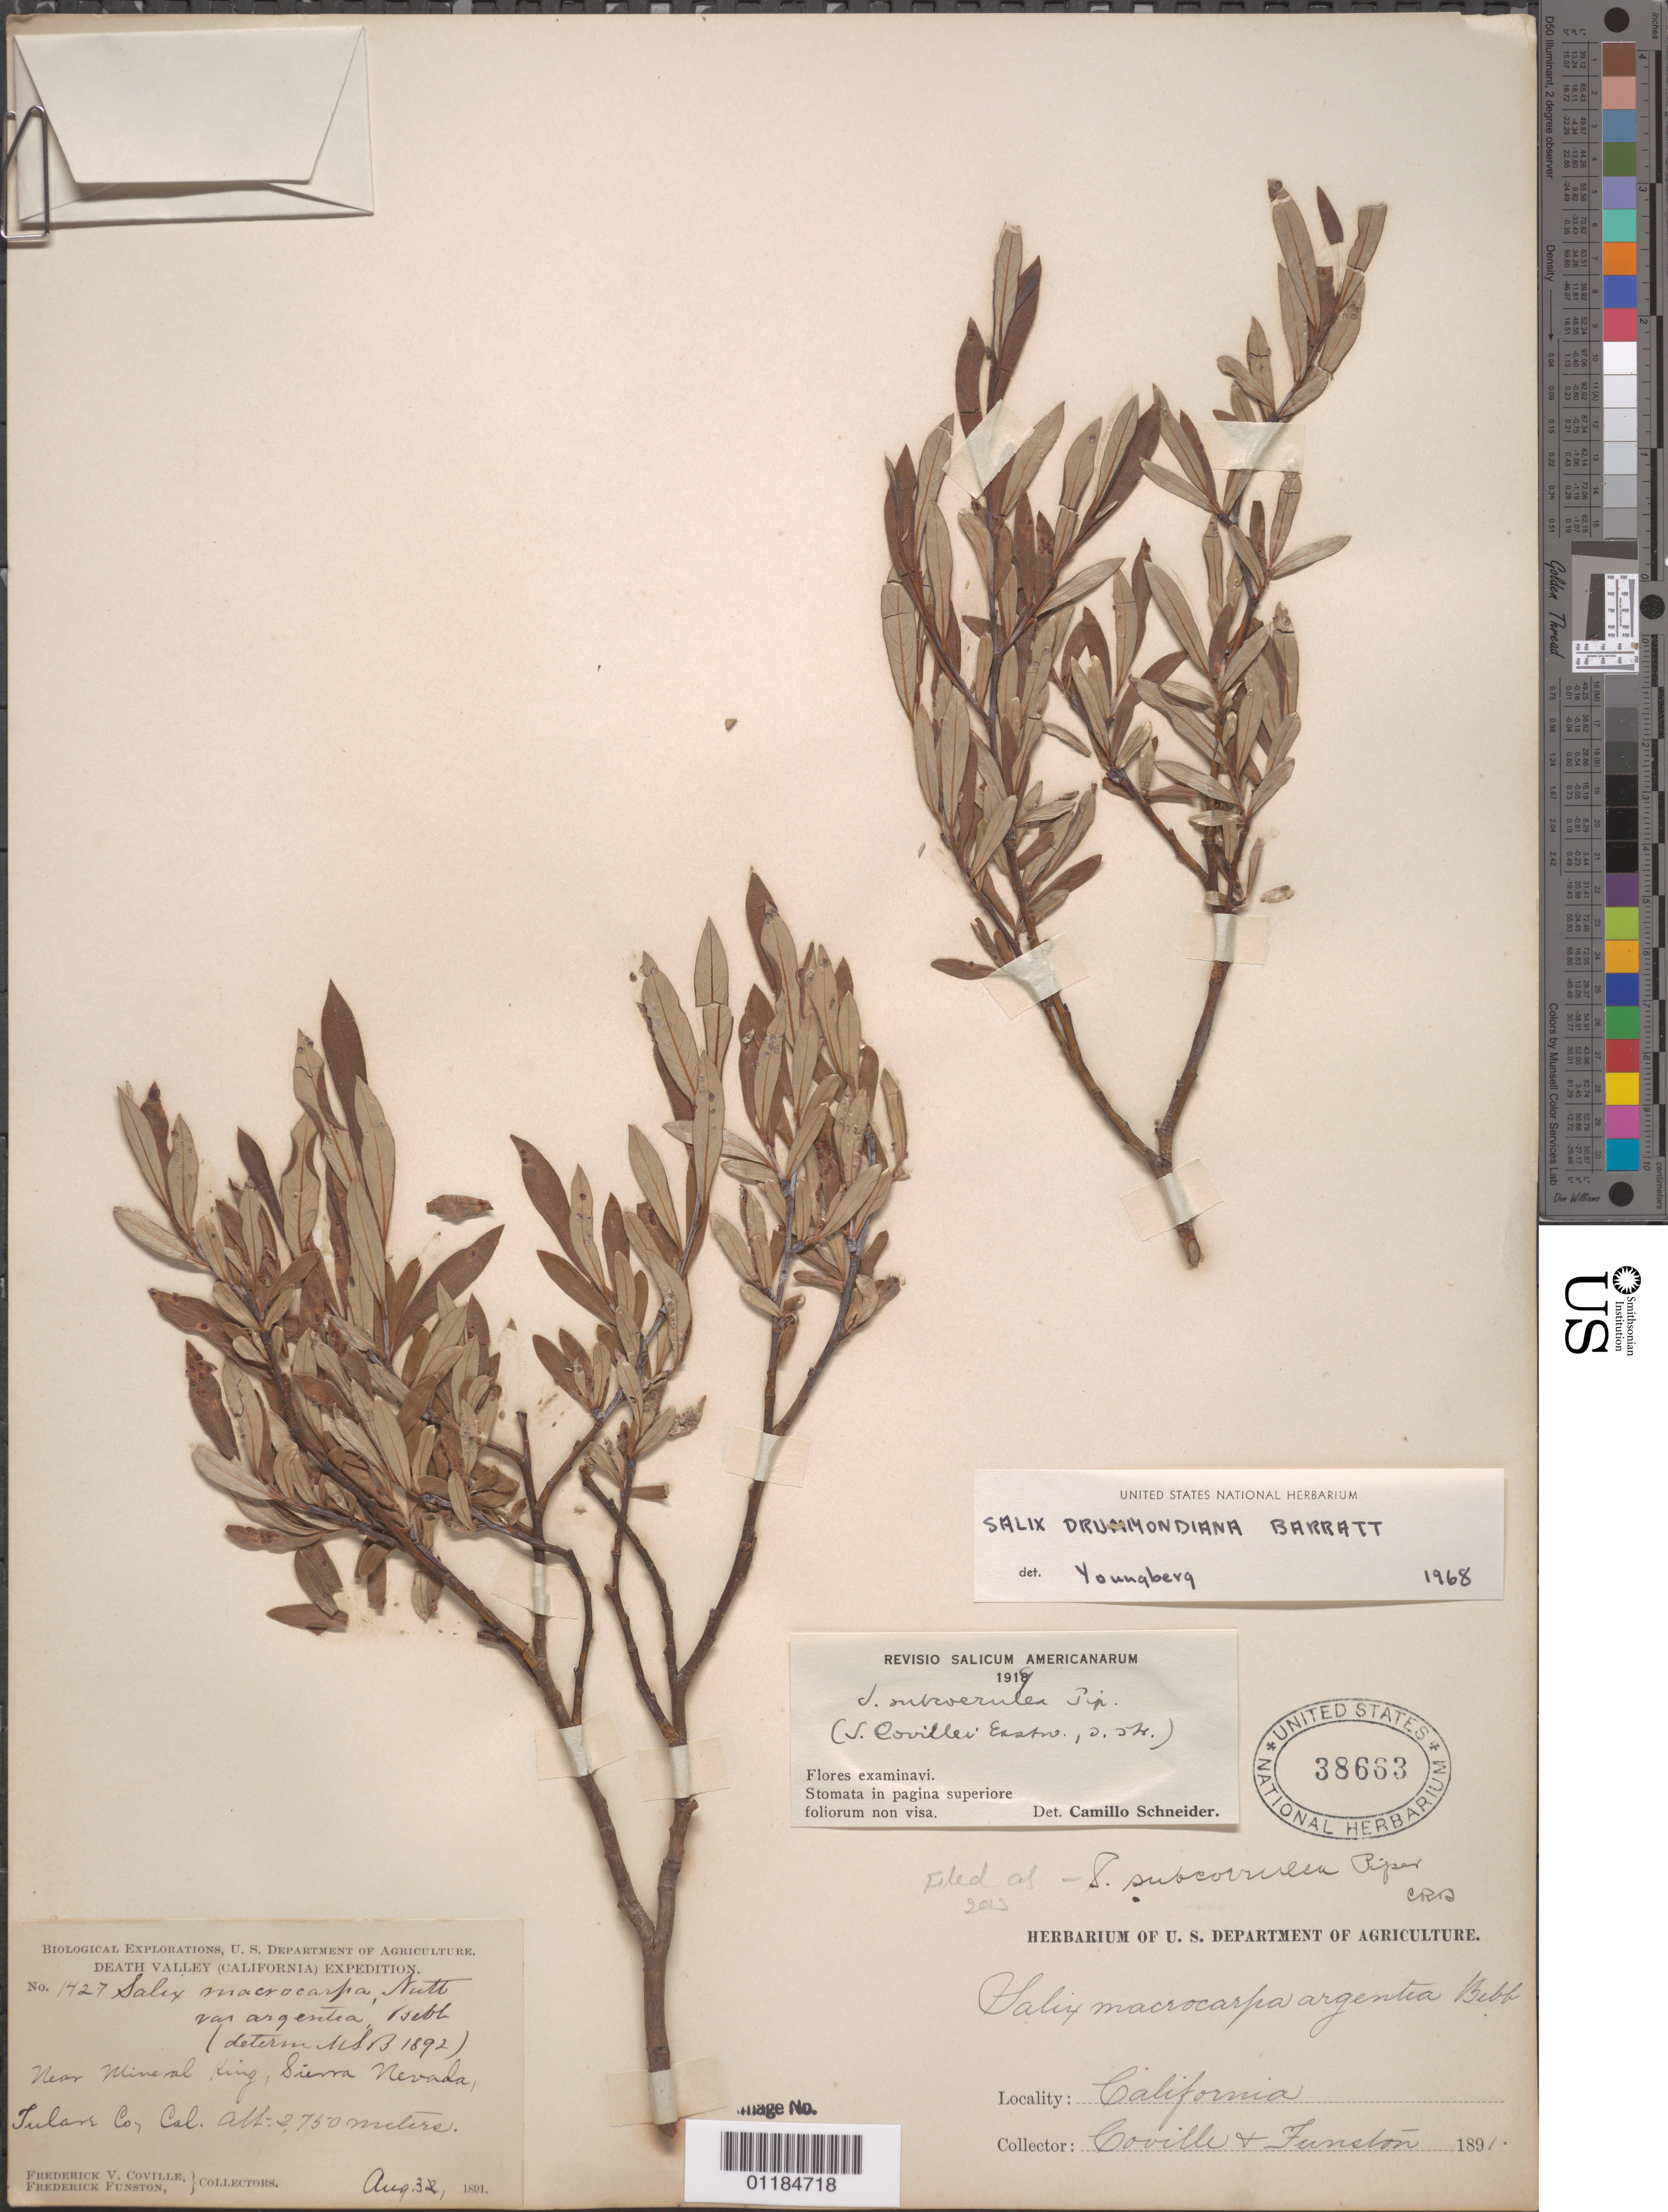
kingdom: Plantae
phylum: Tracheophyta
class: Magnoliopsida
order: Malpighiales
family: Salicaceae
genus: Salix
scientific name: Salix subcoerulea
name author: Piper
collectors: F. V. Coville & F. Funston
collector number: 1427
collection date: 1891-08-03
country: United States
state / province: California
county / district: Tulare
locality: Near Mineral King, Sierra Nevada.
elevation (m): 2750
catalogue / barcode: US 38663